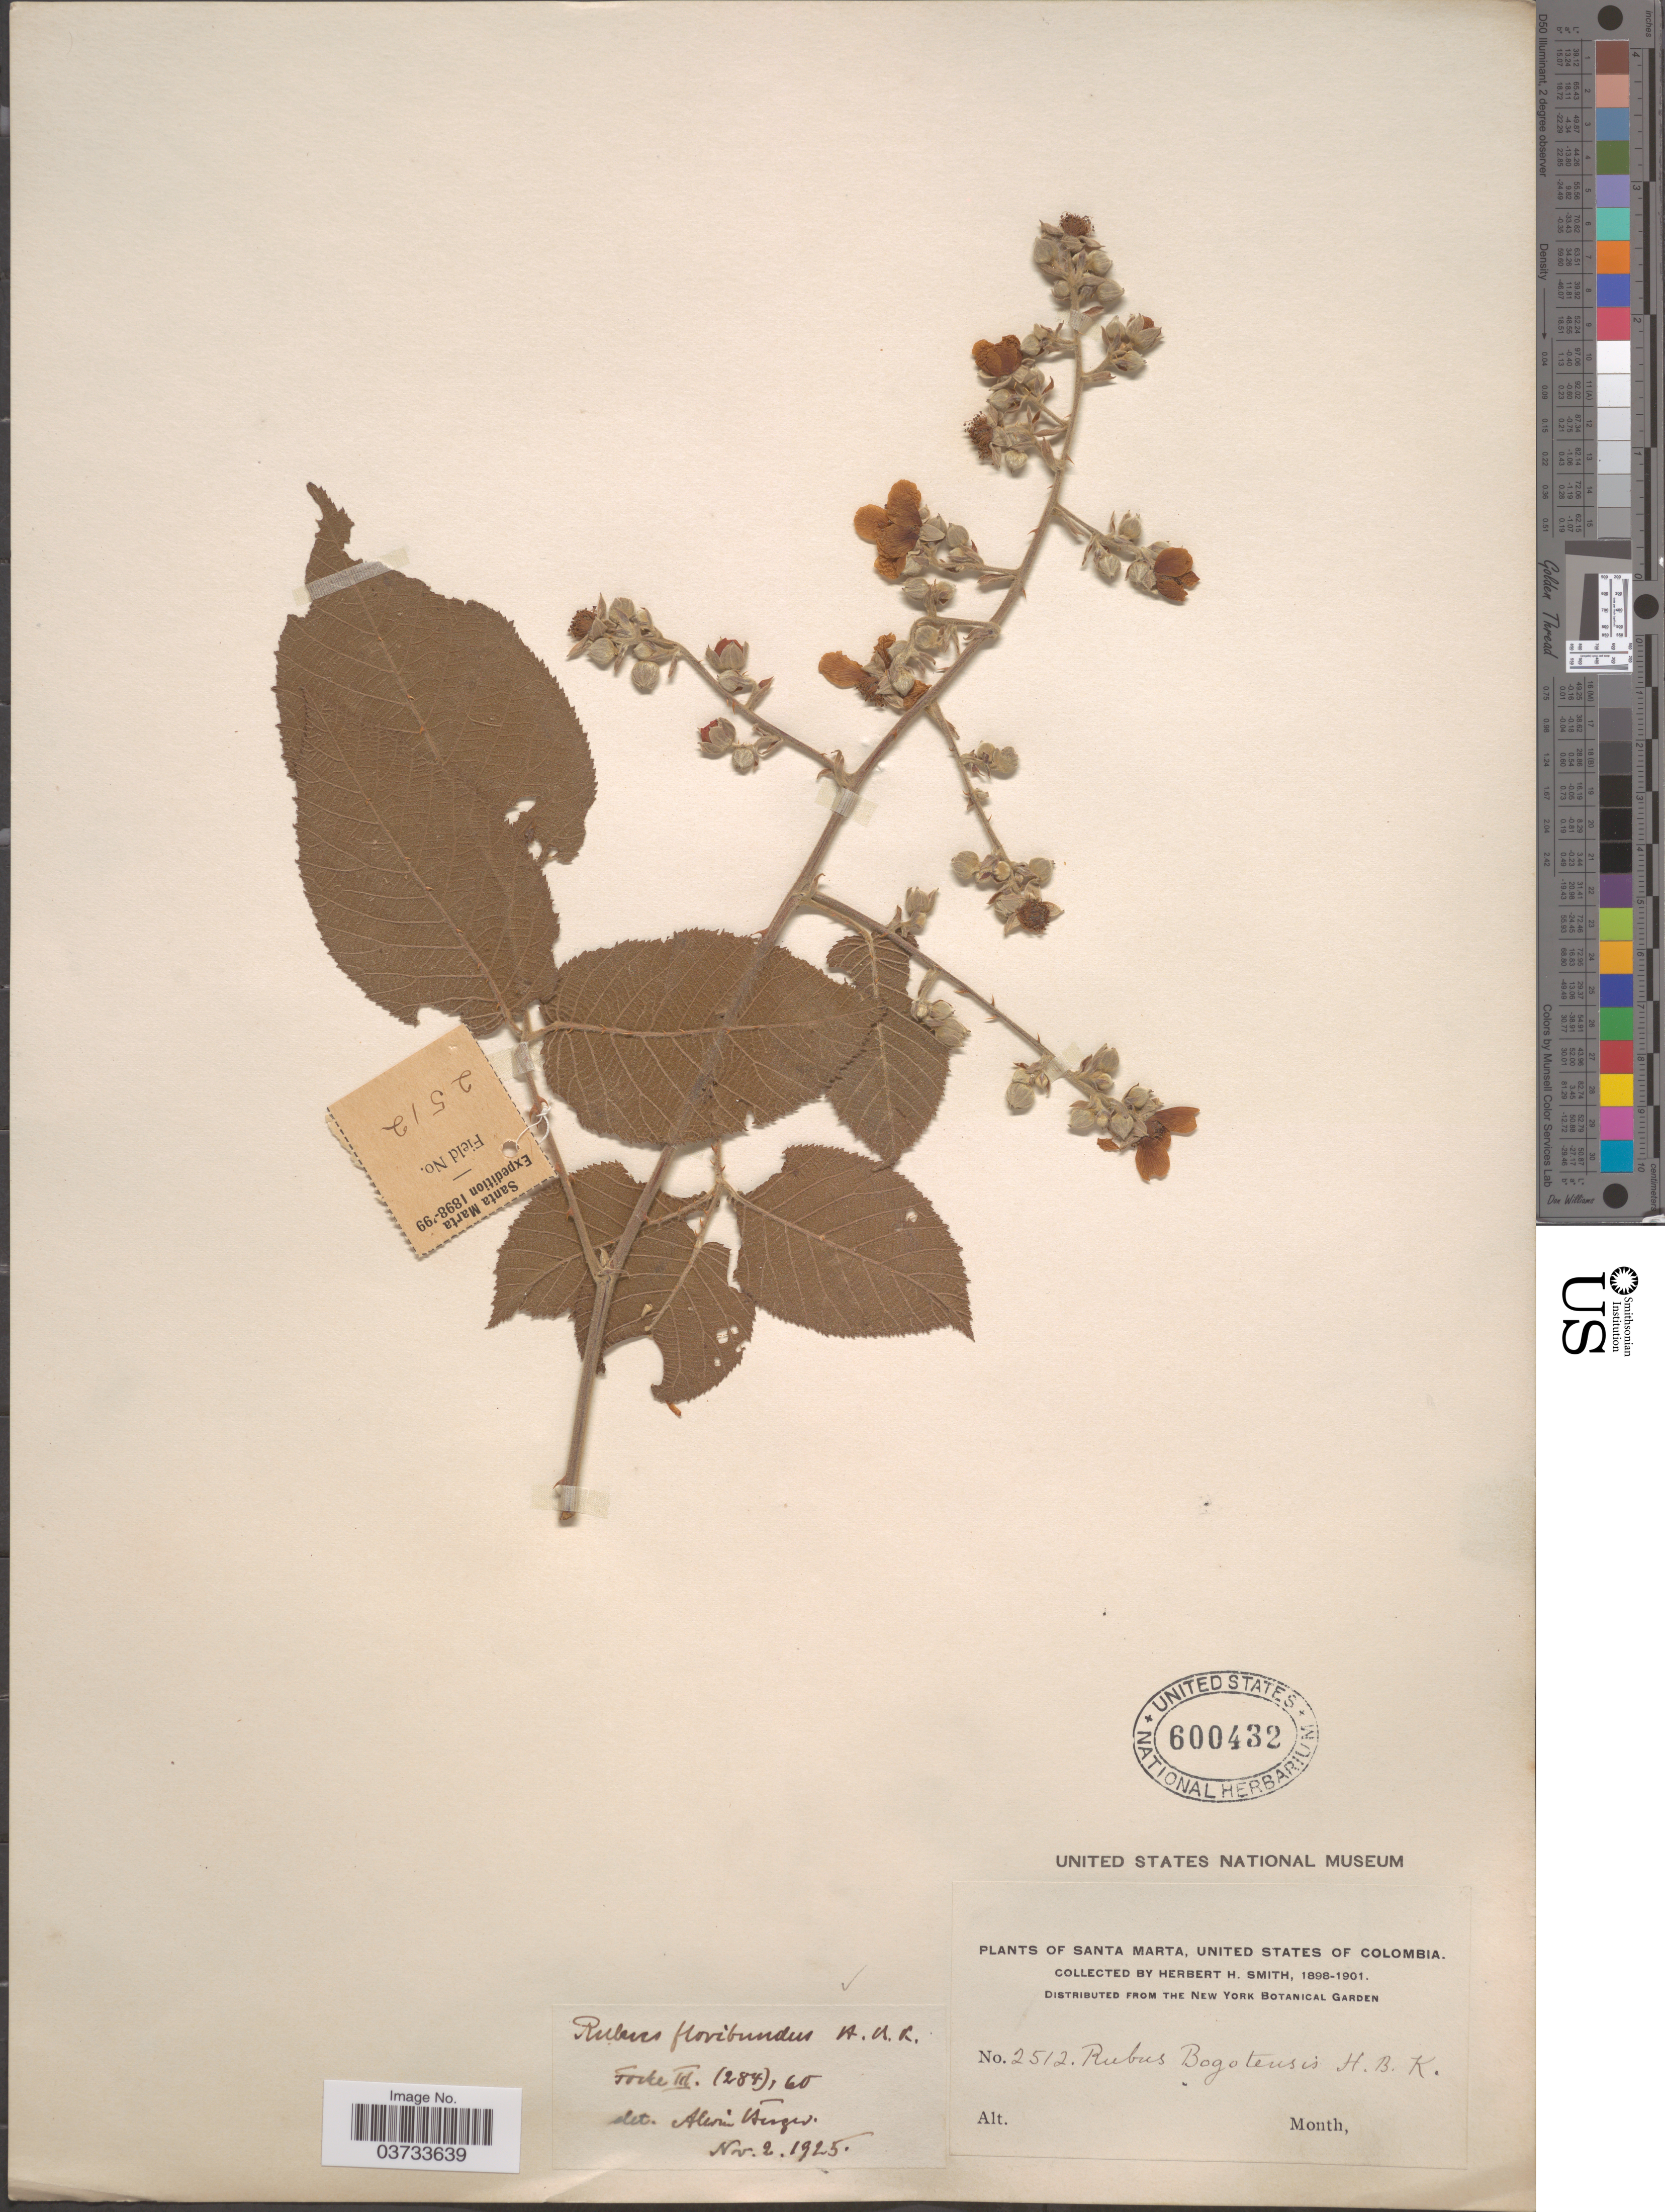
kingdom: Plantae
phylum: Tracheophyta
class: Magnoliopsida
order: Rosales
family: Rosaceae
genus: Rubus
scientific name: Rubus robustus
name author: C. Presl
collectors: Herbert H. Smith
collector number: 2512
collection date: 1898/1901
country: Colombia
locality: Santa Marta, United States of Colombia.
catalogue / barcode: US 600432